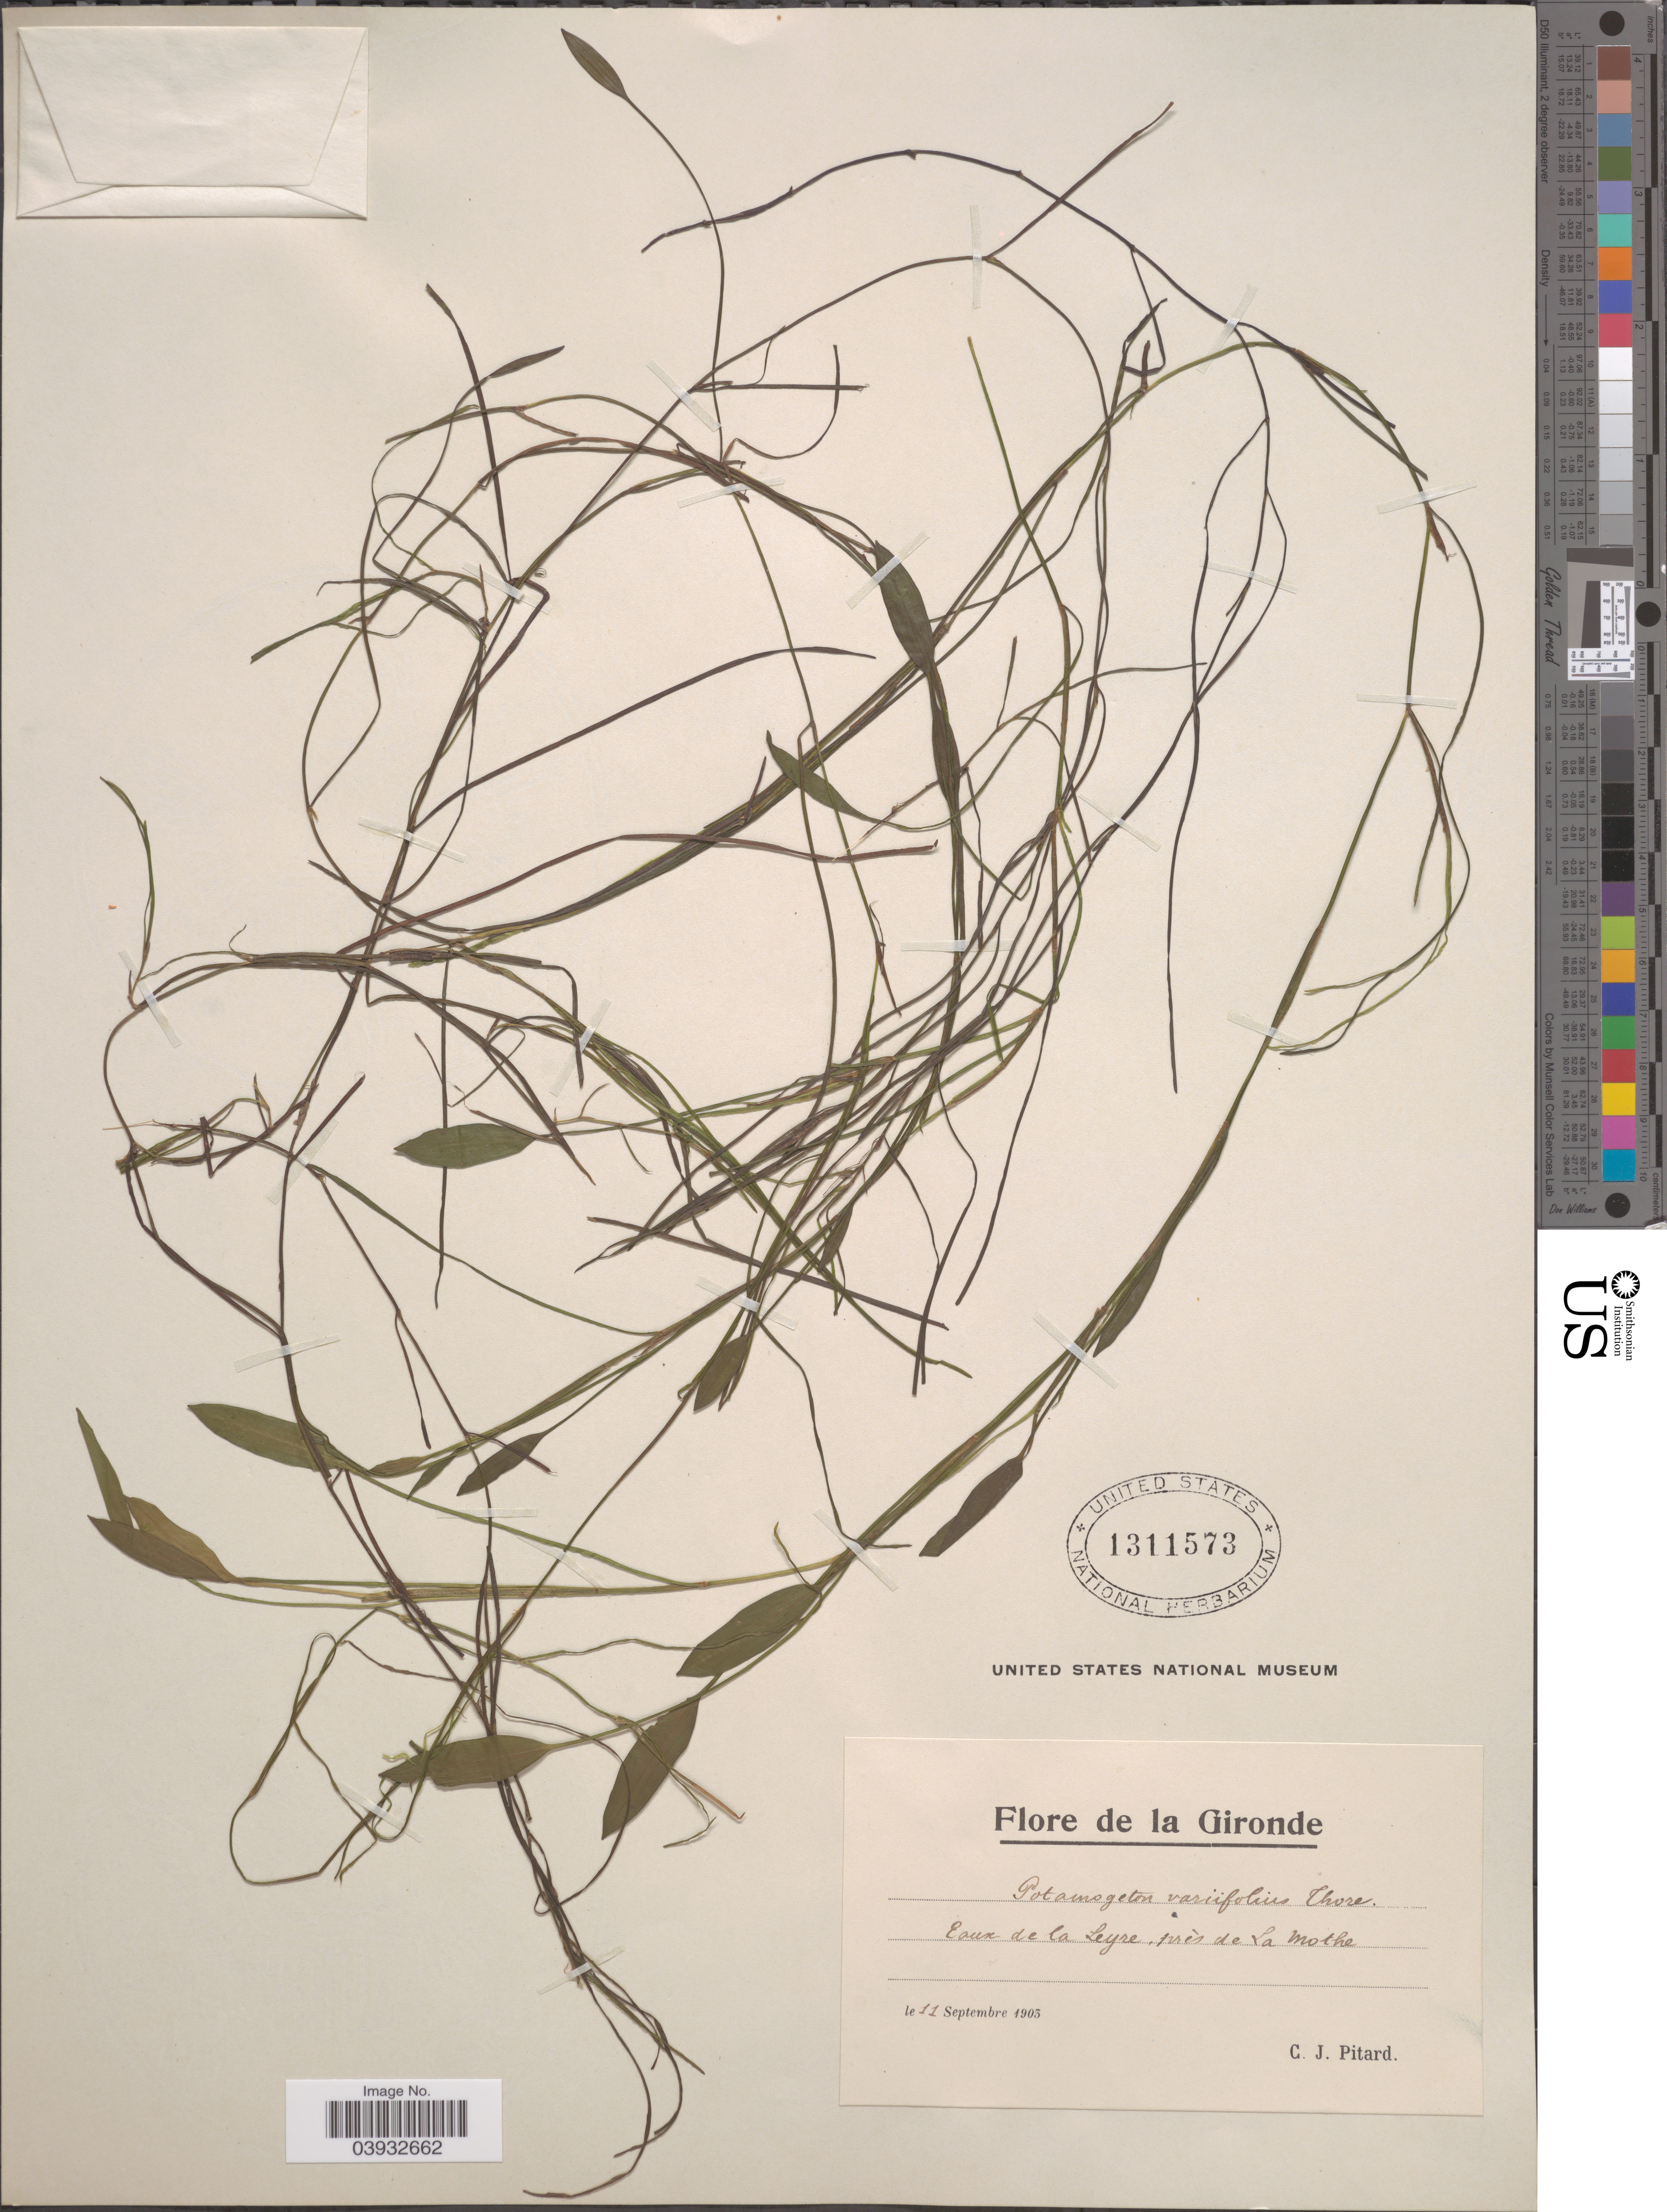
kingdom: Plantae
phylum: Tracheophyta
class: Liliopsida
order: Alismatales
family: Potamogetonaceae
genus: Potamogeton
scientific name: Potamogeton variifolius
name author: Thore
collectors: C. Pitard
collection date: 1903-09-11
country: France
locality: Gironde. Eaux de la Leyre, près de La Mothe.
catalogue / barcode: US 1311573